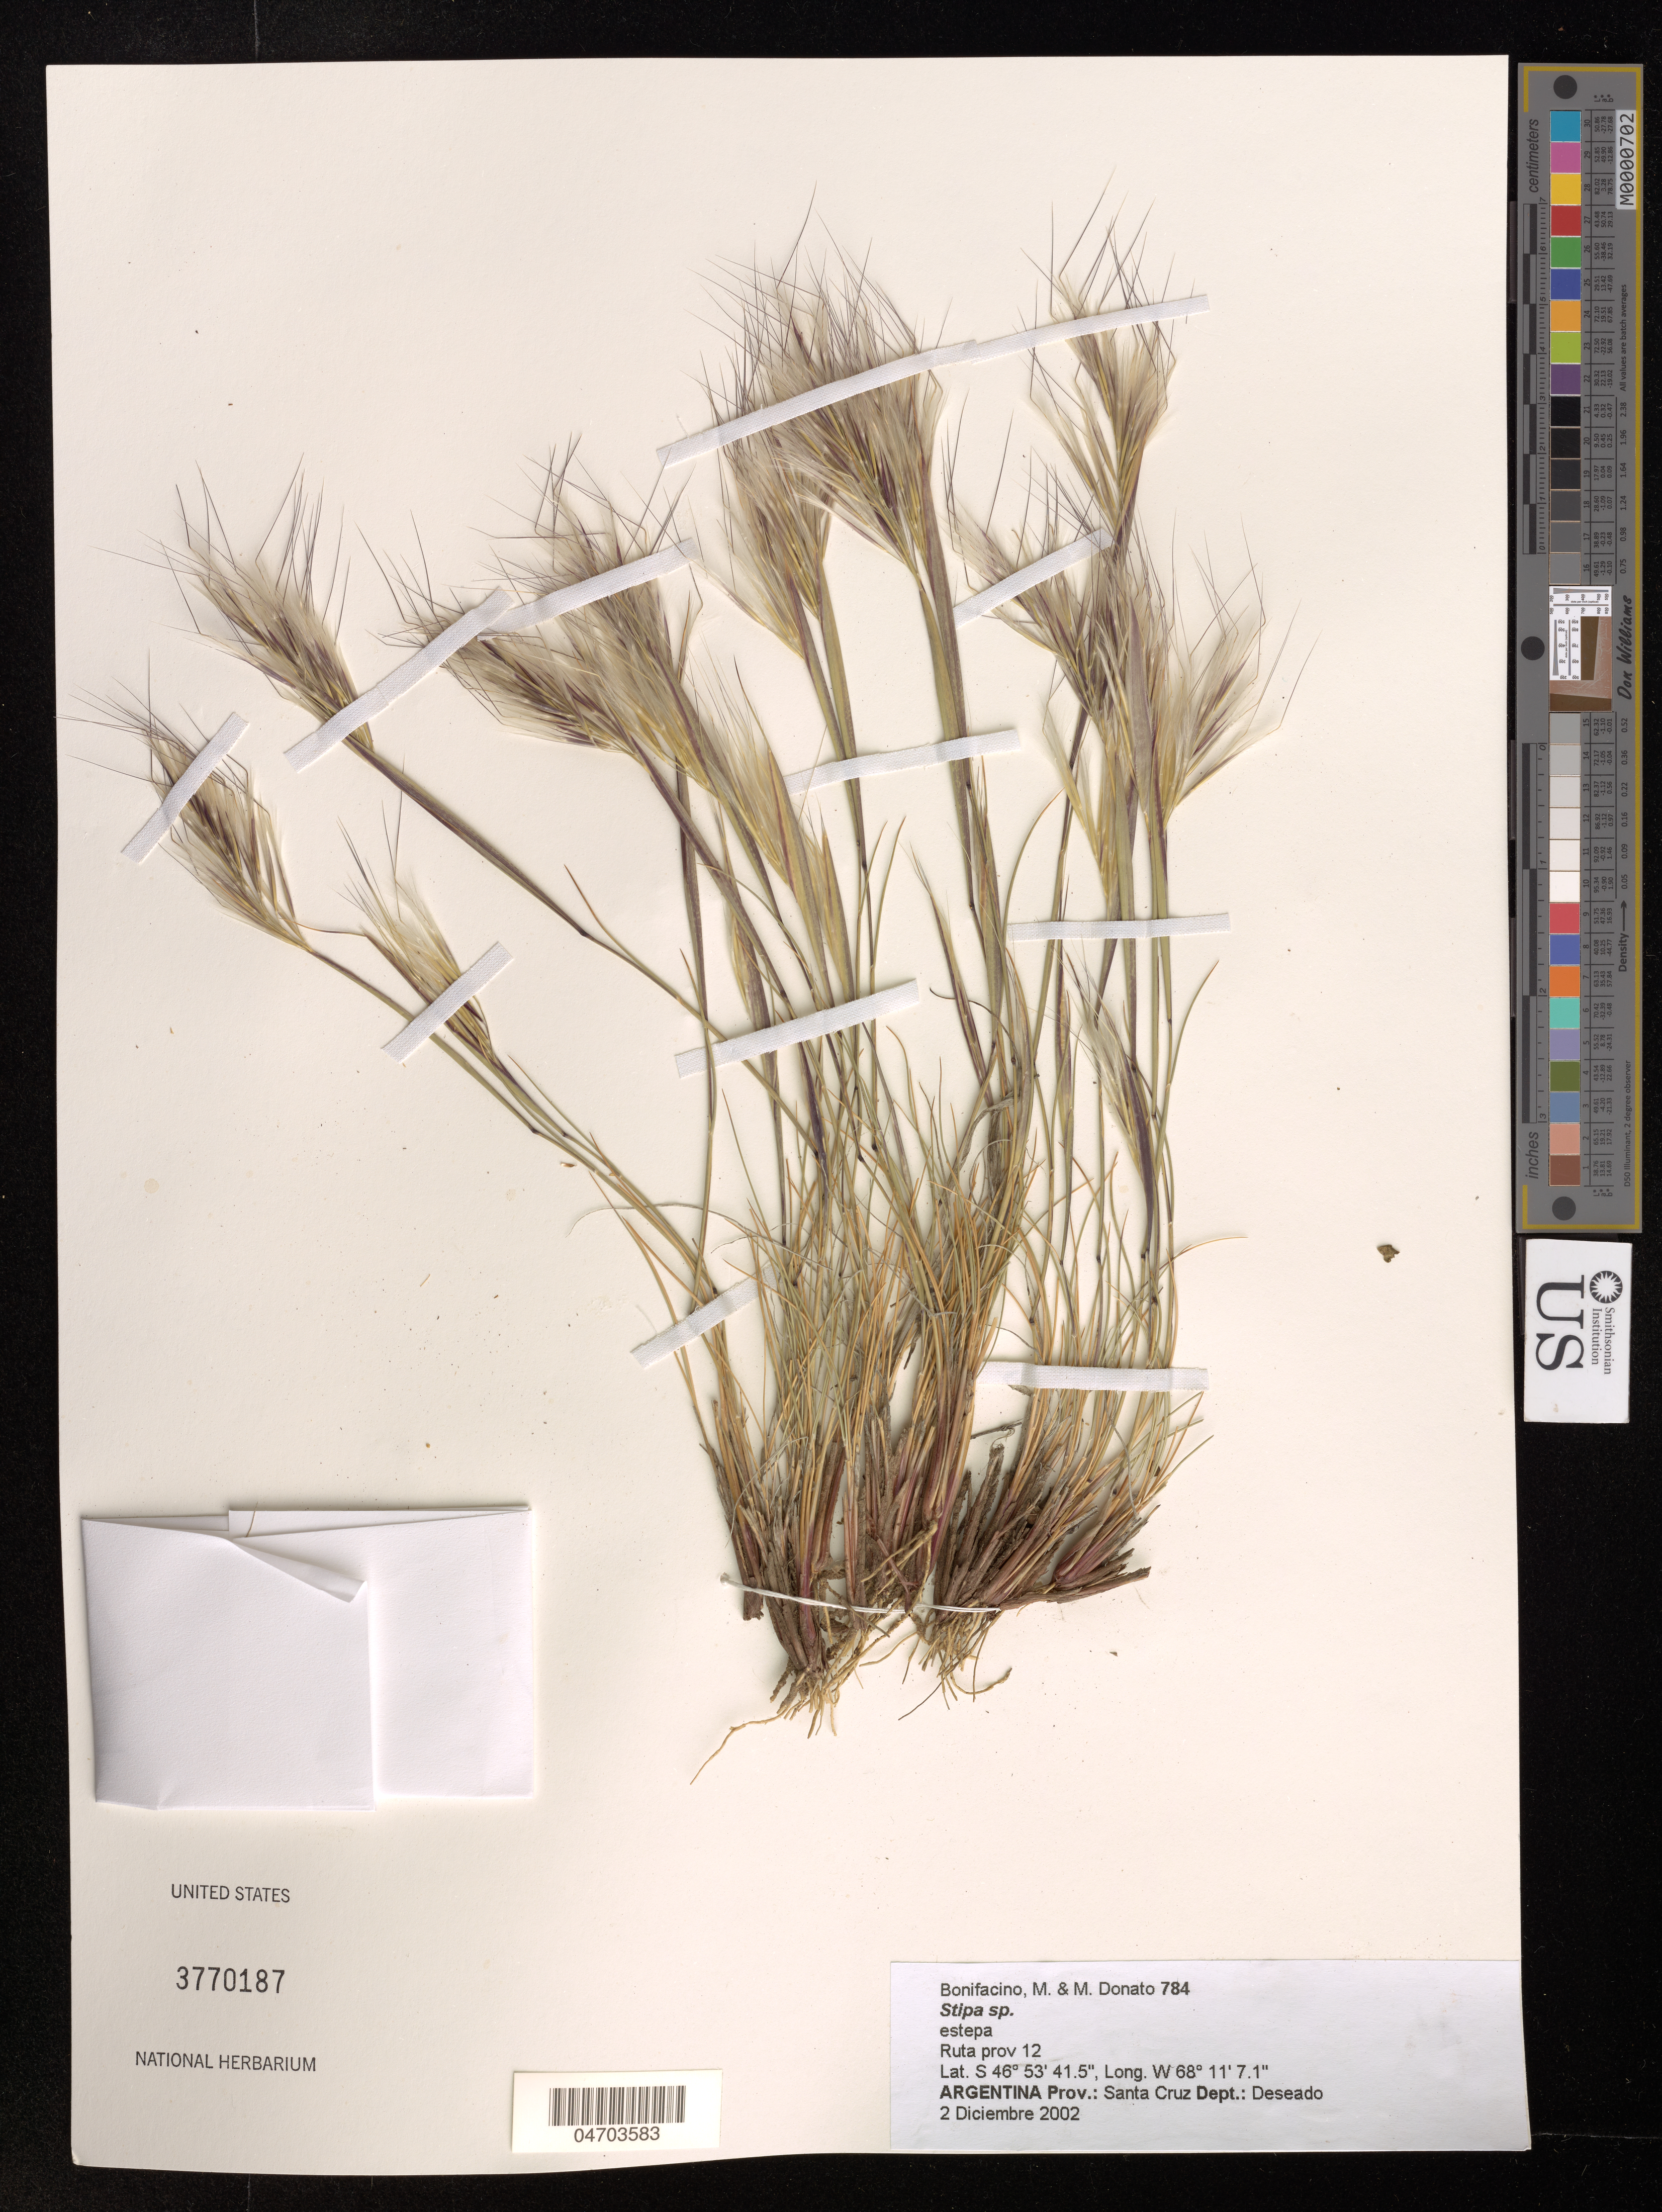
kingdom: Plantae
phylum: Tracheophyta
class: Liliopsida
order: Poales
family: Poaceae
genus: Stipa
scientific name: Stipa sp.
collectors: M. Bonifacino & M. Donato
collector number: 784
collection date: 2002-12-02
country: Argentina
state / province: Santa Cruz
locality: Deseado.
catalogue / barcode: US 3770187